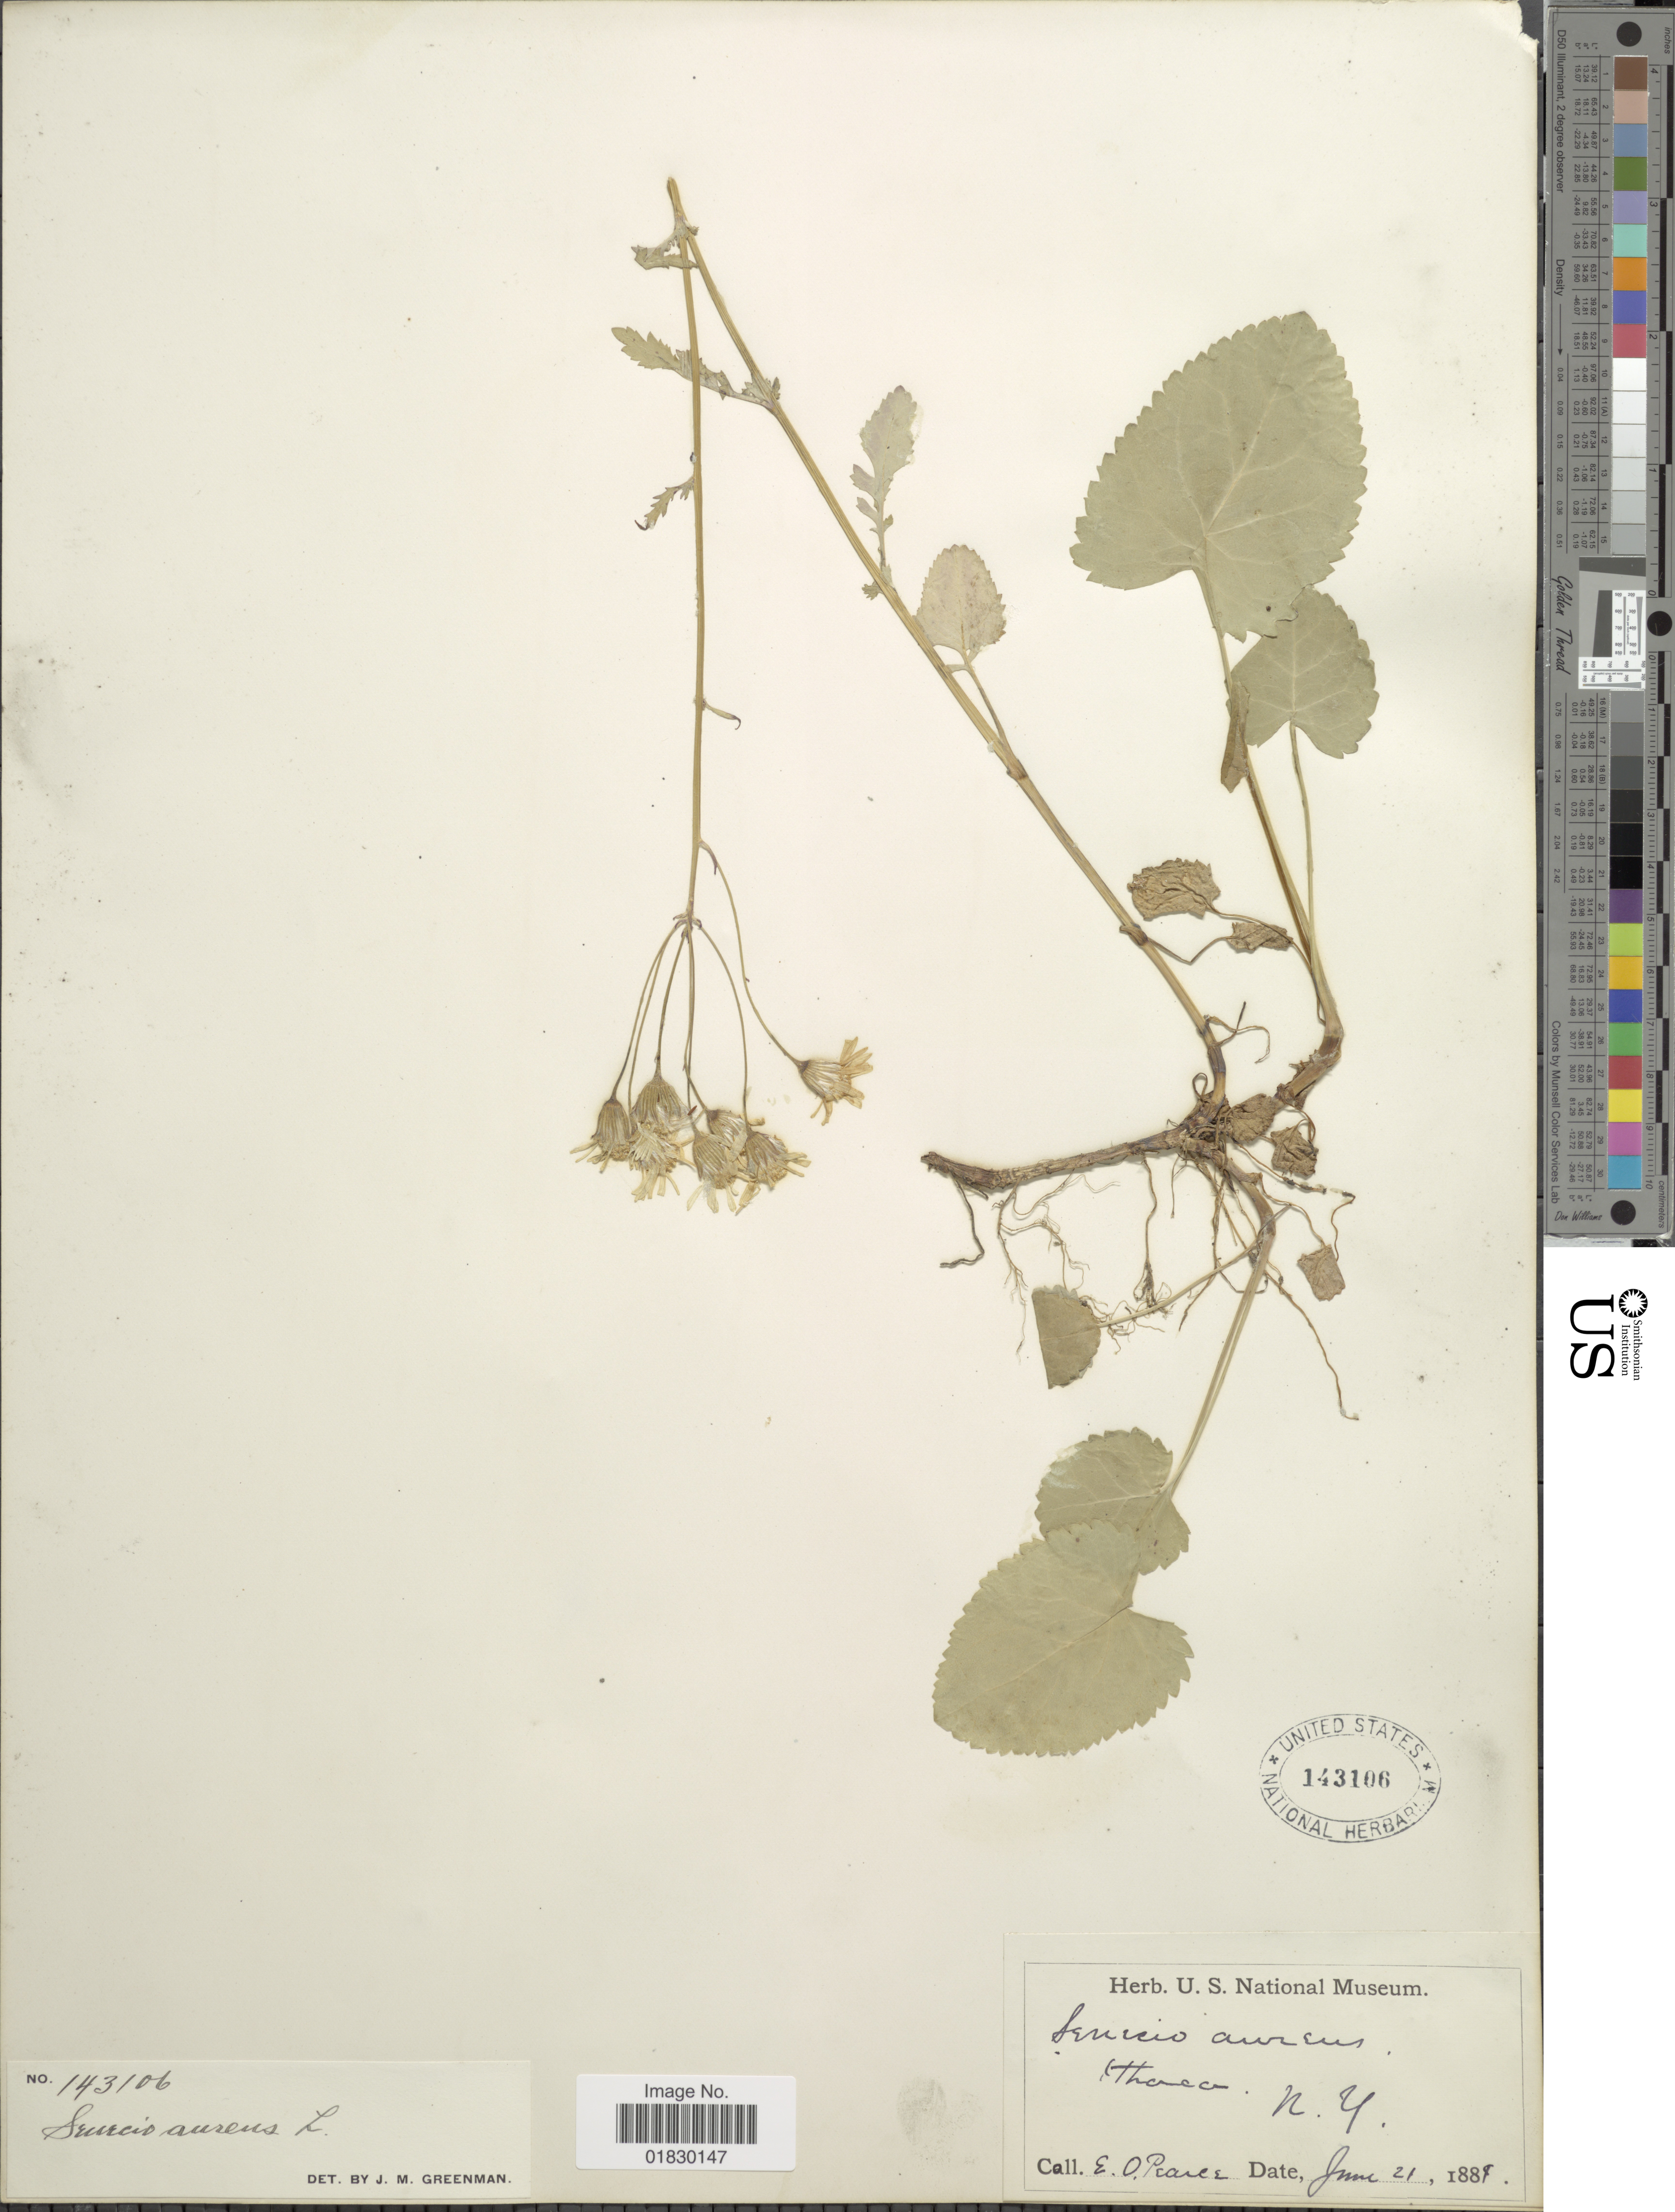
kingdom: Plantae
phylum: Tracheophyta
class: Magnoliopsida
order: Asterales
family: Asteraceae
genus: Packera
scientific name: Packera aurea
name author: (L.) Á. Löve & D. Löve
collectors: O. E. Pearce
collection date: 1889-06-21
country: United States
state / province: New York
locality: Ithaca, N. y.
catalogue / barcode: US 143106